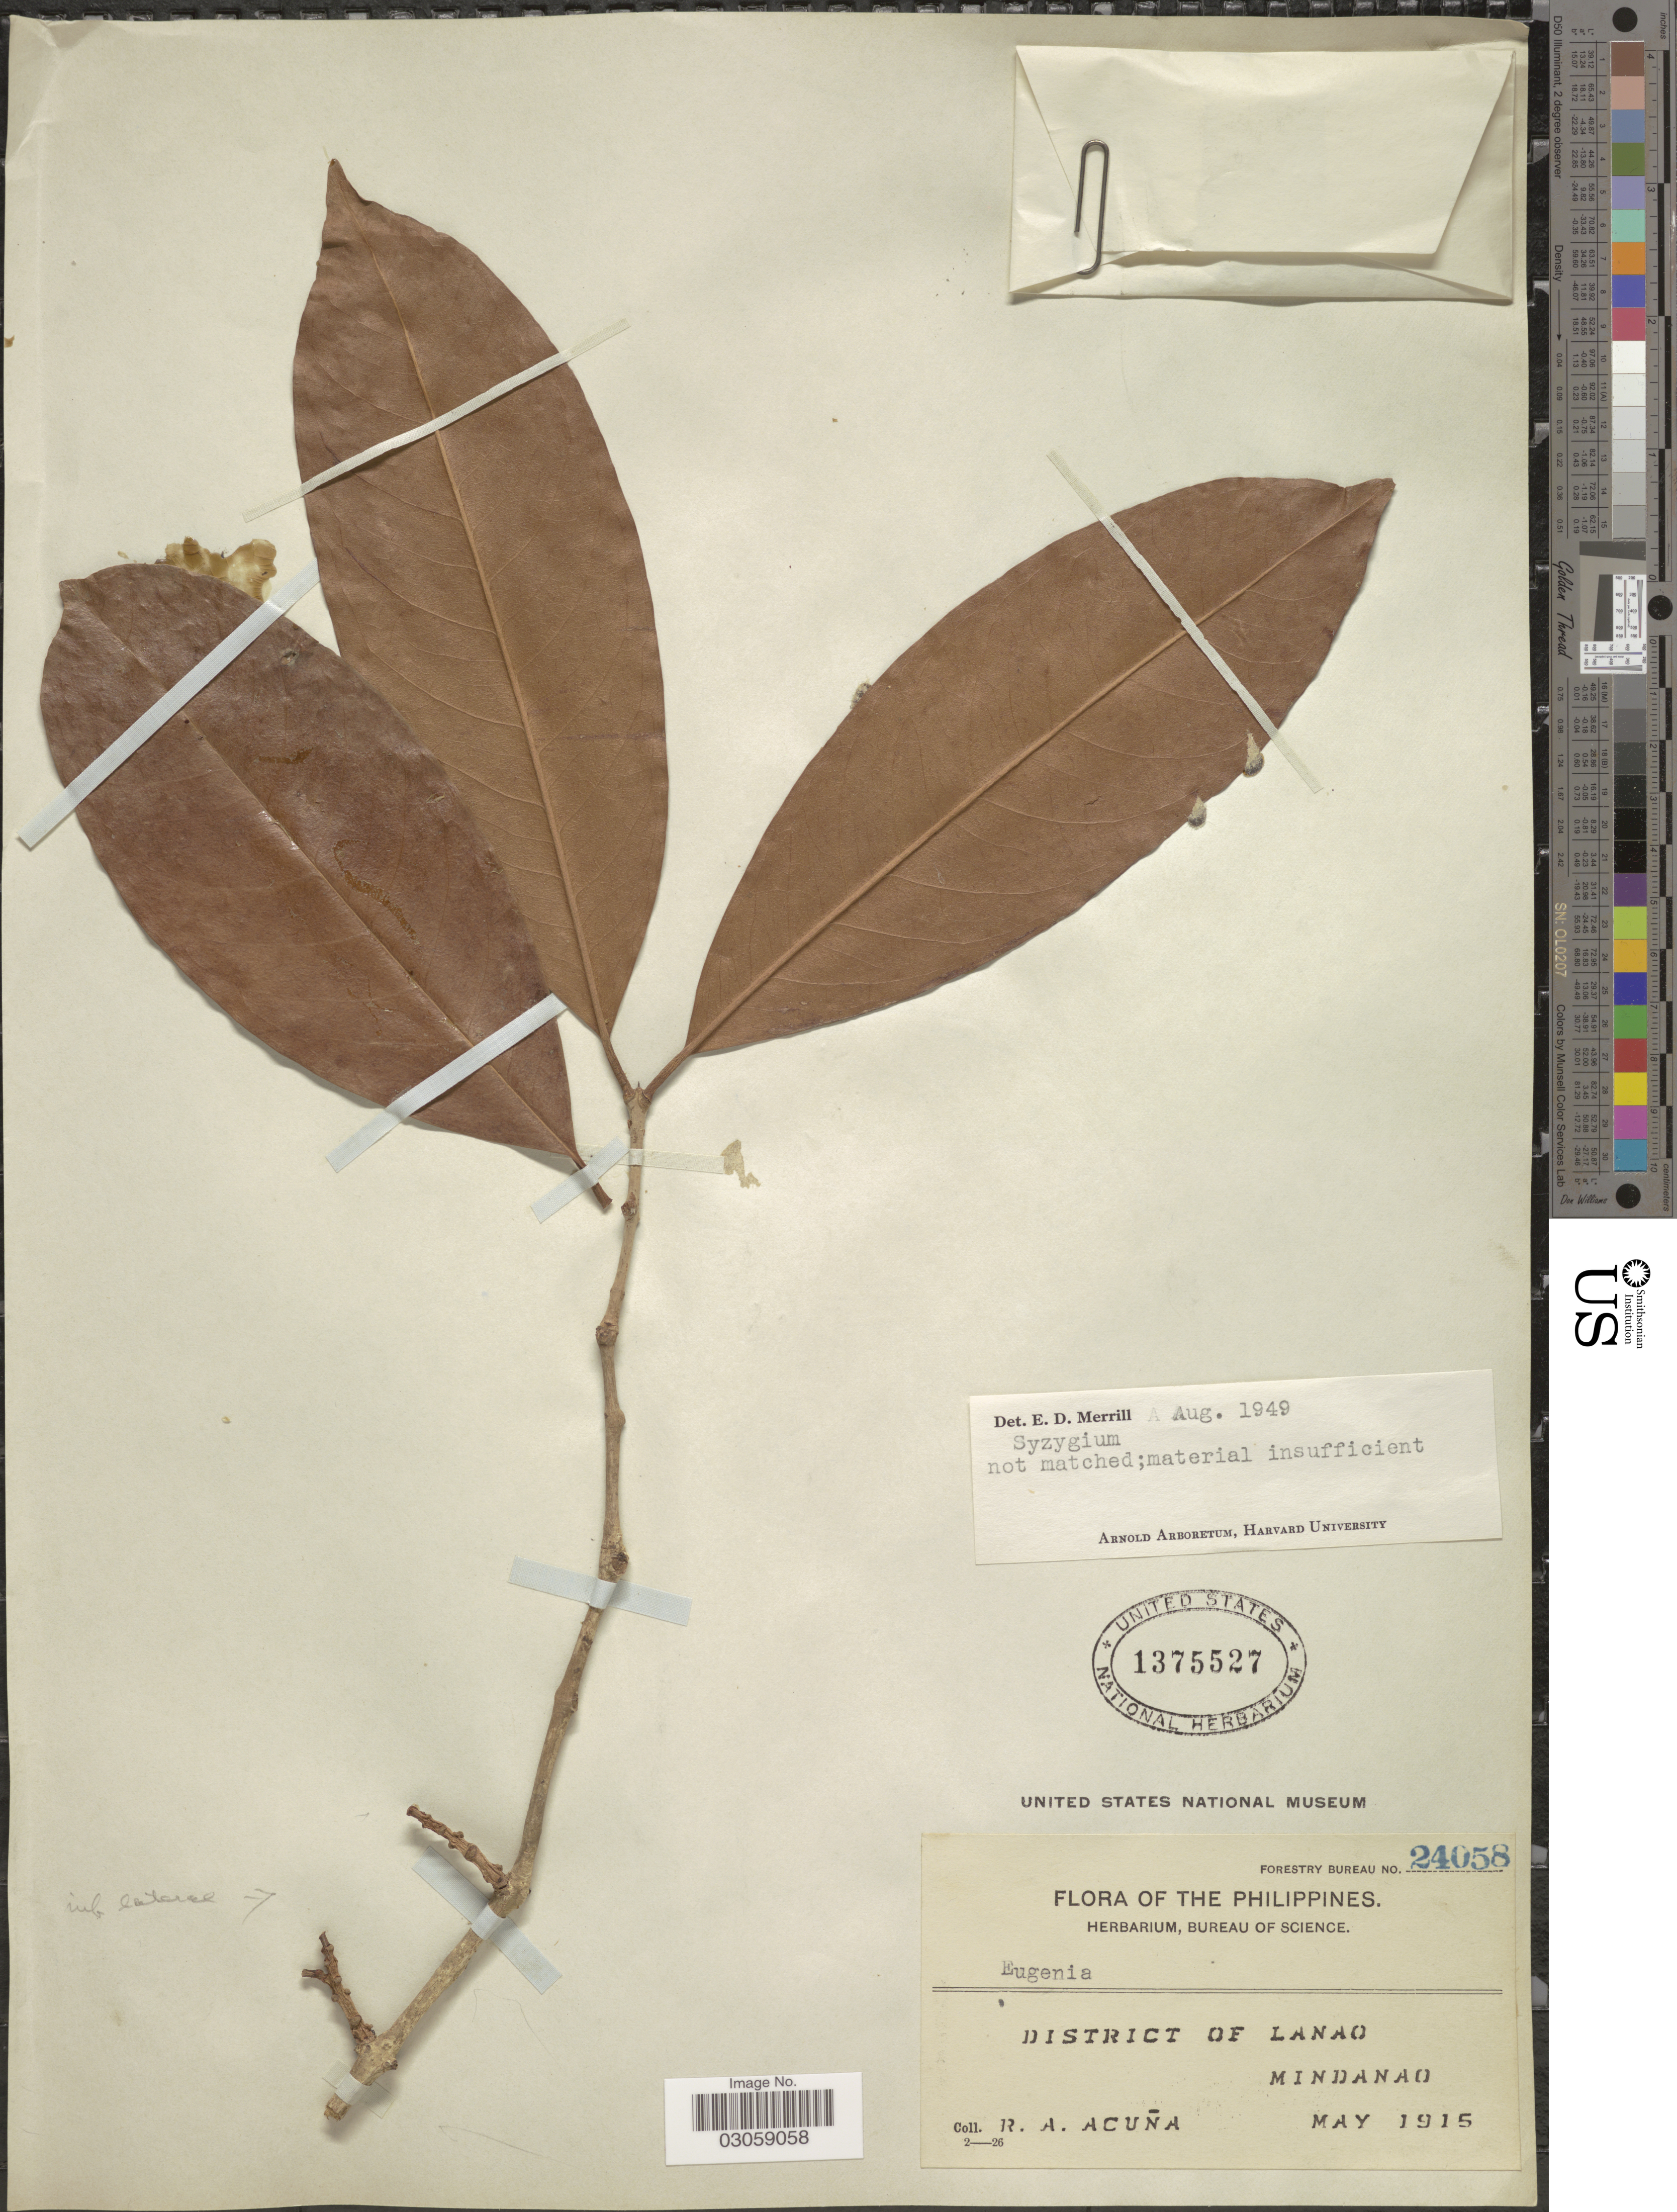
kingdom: Plantae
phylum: Tracheophyta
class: Magnoliopsida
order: Myrtales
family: Myrtaceae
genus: Syzygium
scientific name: Syzygium sp.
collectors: R. A. Acuña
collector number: Forestry Bureau 24058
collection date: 1915-05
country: Philippines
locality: District of Lanao, Mindanao.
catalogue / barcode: US 1375527